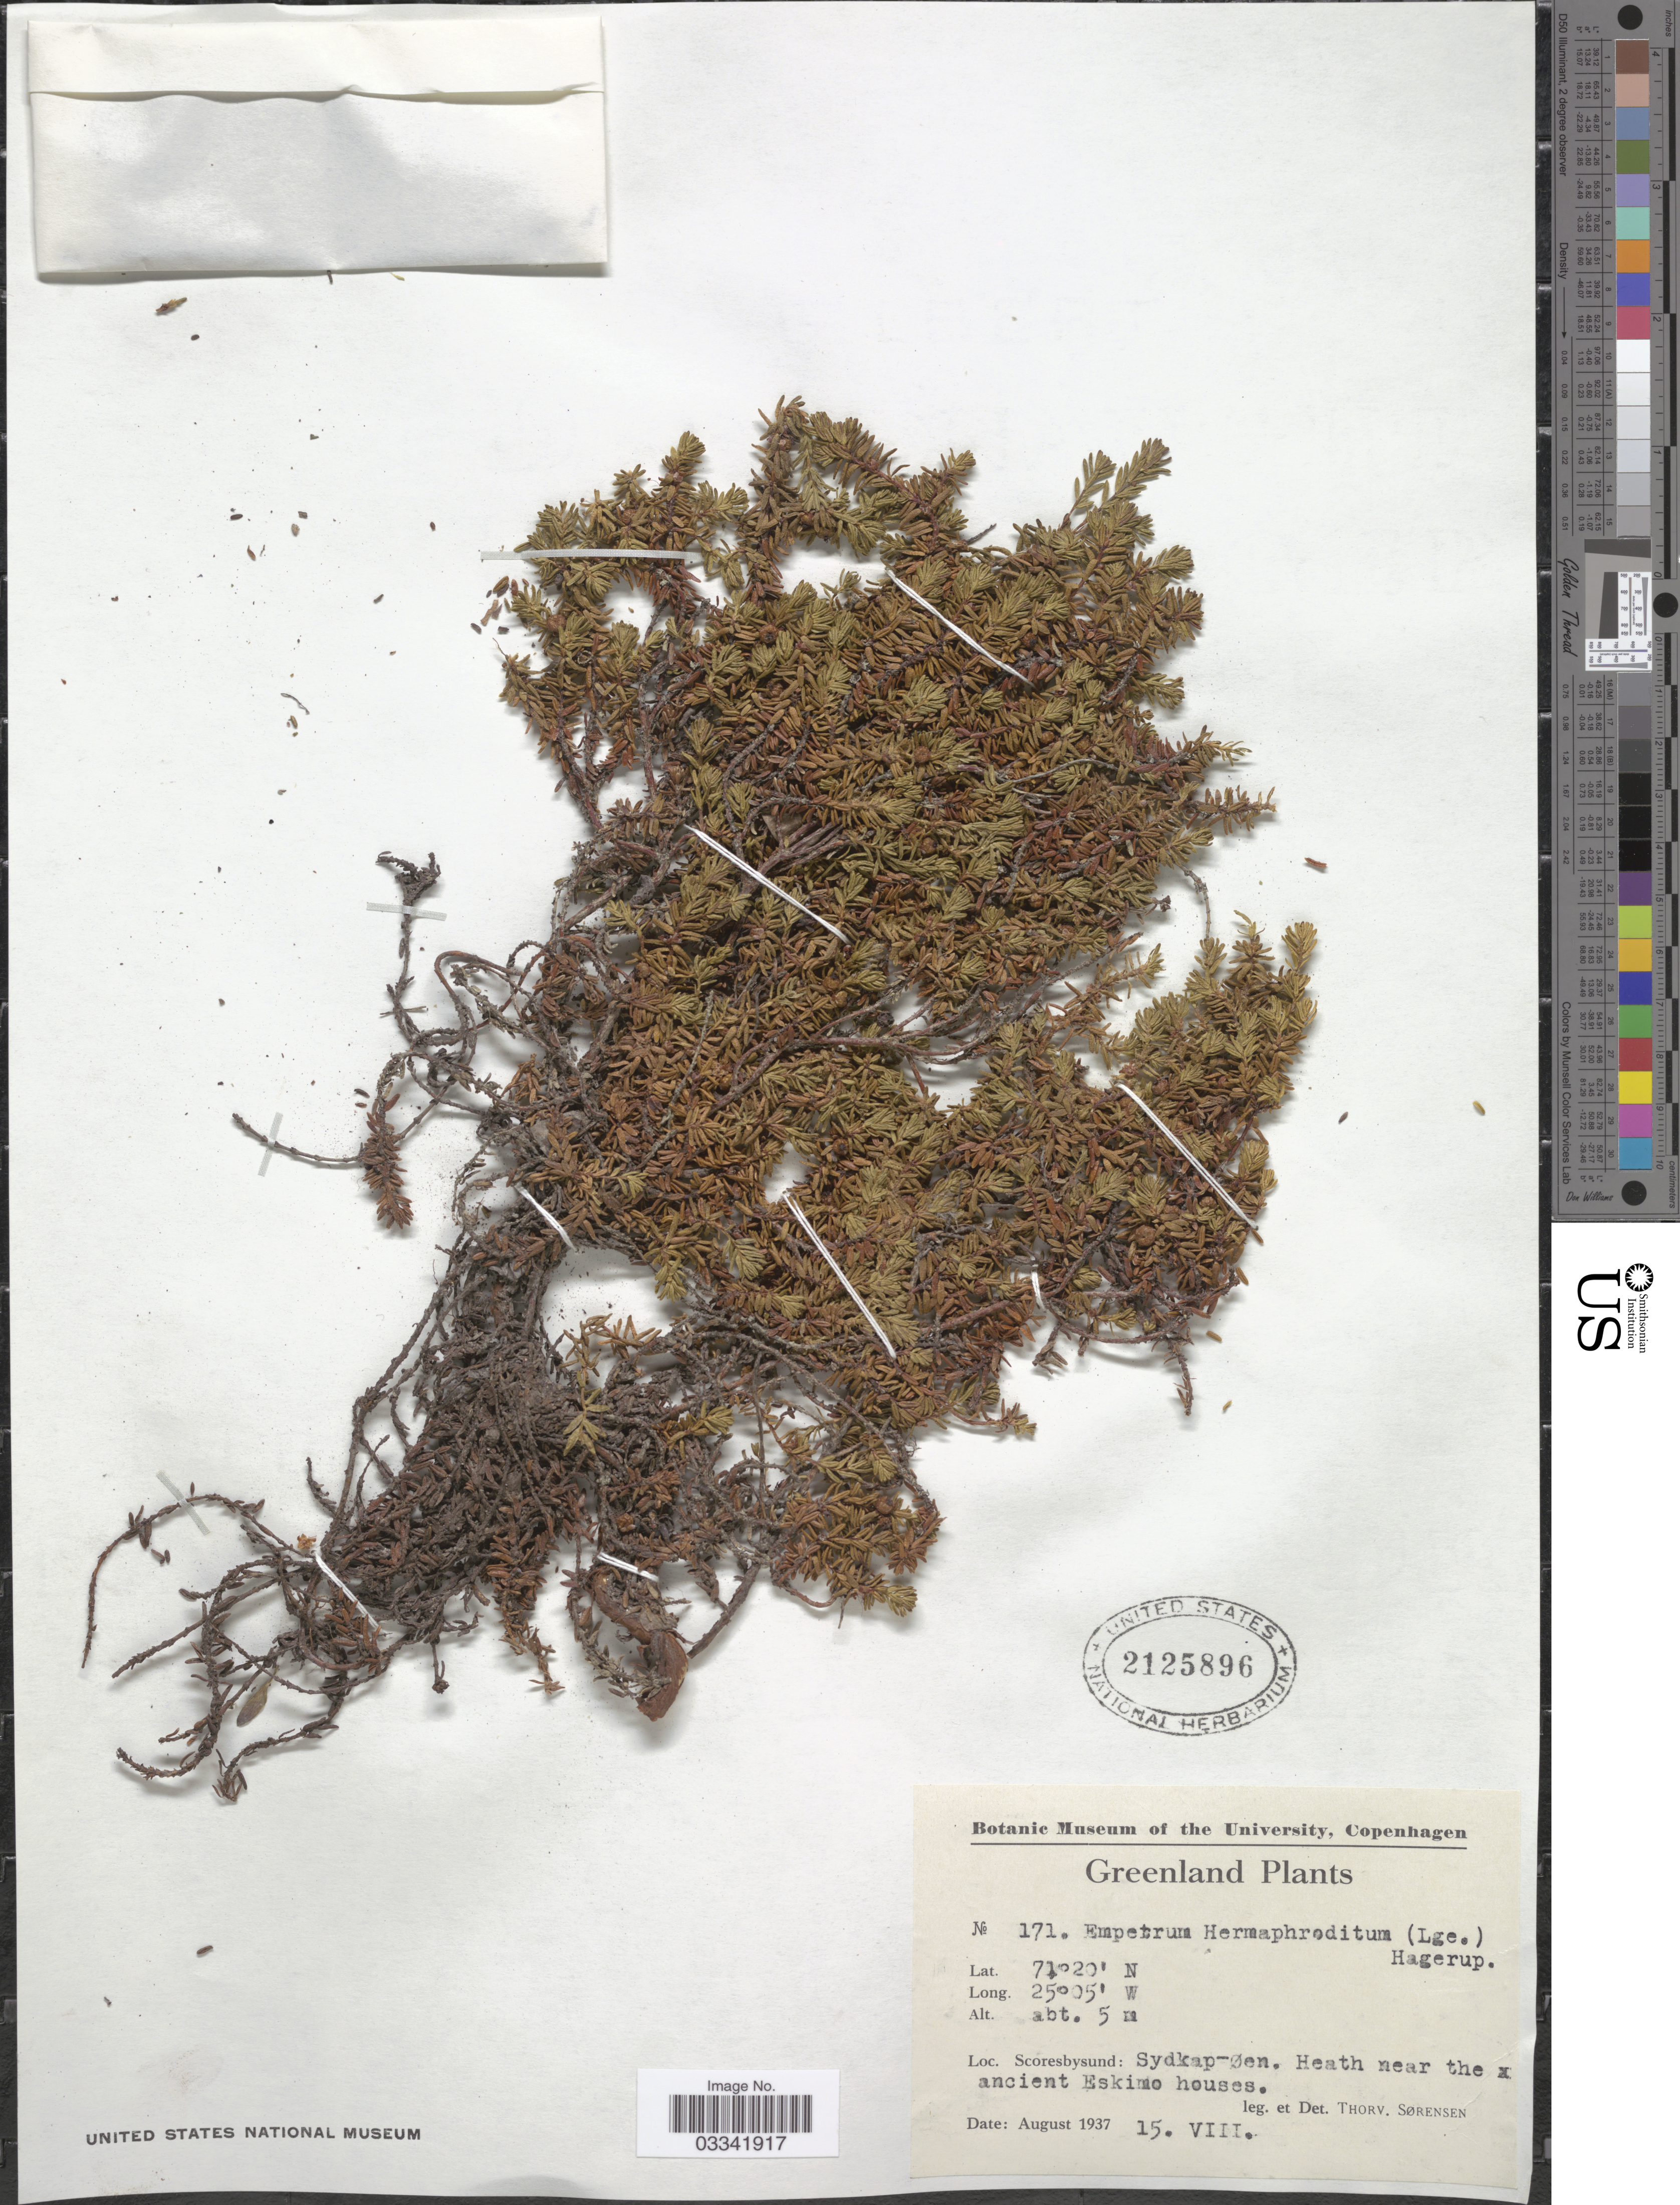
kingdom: Plantae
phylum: Tracheophyta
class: Magnoliopsida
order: Ericales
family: Ericaceae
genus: Empetrum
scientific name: Empetrum nigrum subsp. hermaphroditum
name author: (Hagerup) Böcher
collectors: T. Sorensen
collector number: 171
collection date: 1937-08-15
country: Greenland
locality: Scoresbysund: Sydkap-Øen. Heath near the ancient Eskimo houses.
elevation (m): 5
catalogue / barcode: US 2125896